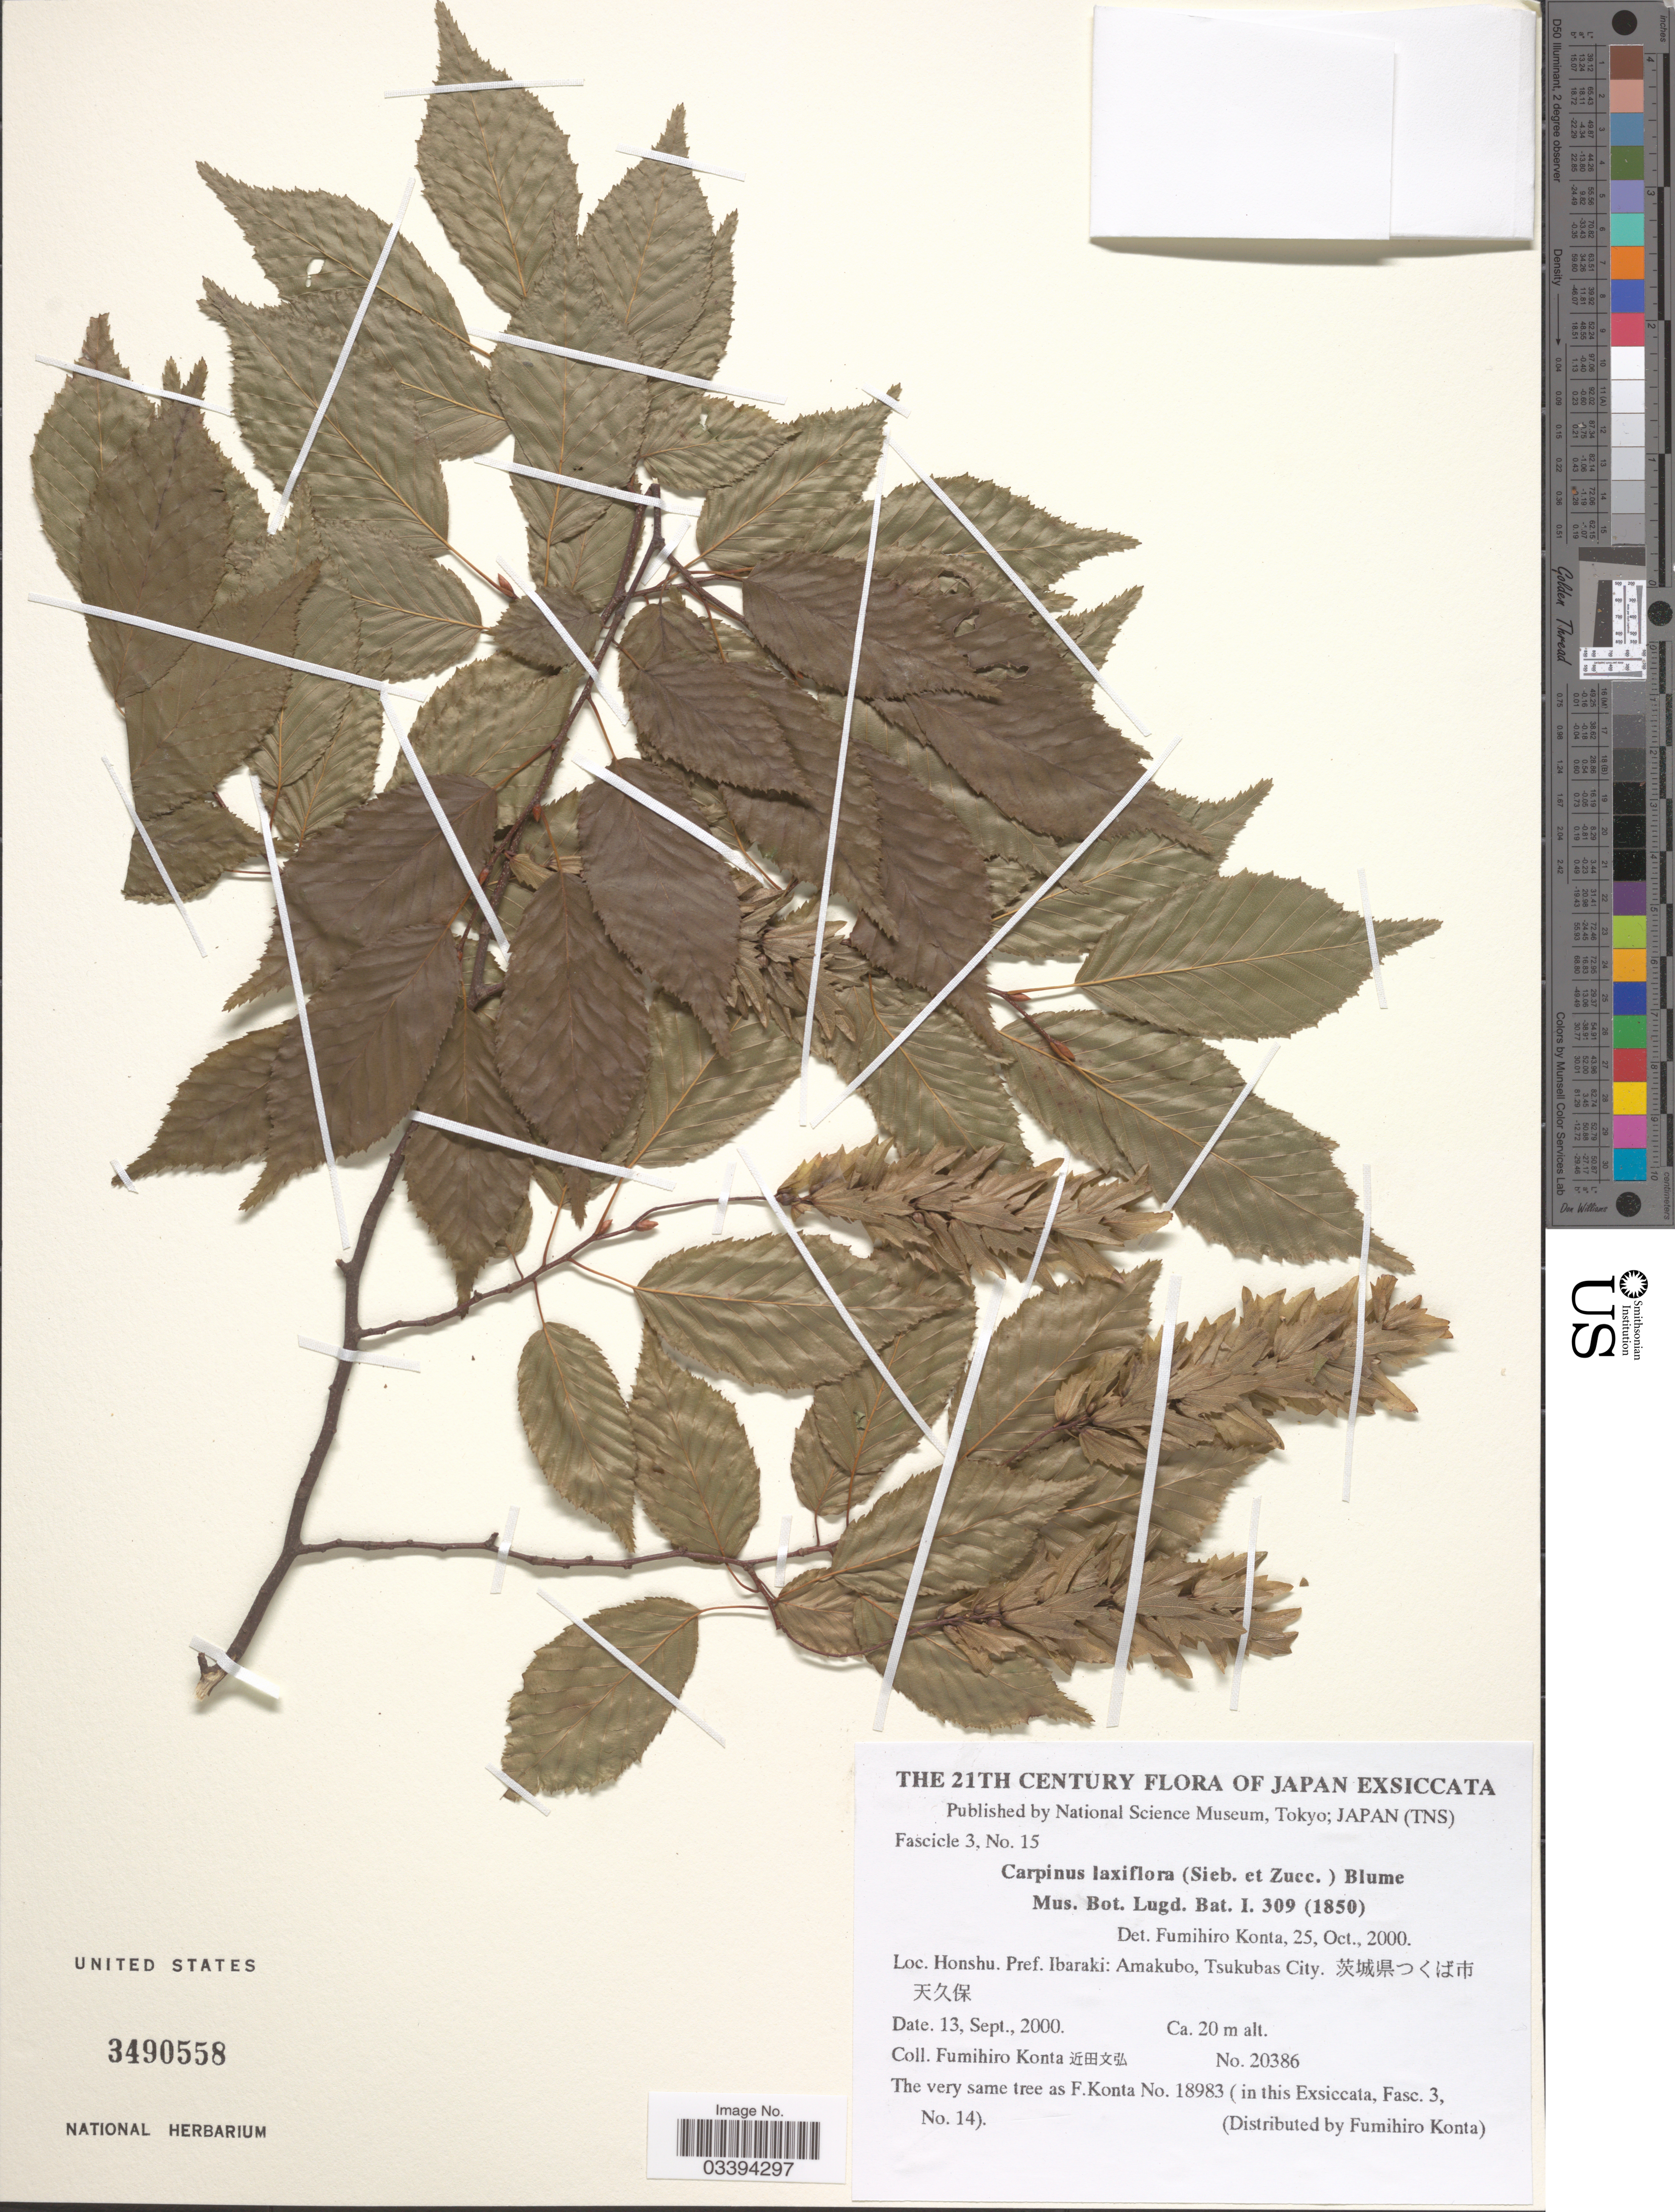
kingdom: Plantae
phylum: Tracheophyta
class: Magnoliopsida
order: Fagales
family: Betulaceae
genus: Carpinus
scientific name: Carpinus laxiflora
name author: (Siebold & Zucc.) Blume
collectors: F. Konta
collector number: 20386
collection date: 2000-09-13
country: Japan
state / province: Ibaraki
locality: Honshu. Pref. Ibaraki: Amakubo, Tsukubas City. X.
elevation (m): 20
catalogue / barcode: US 3490558